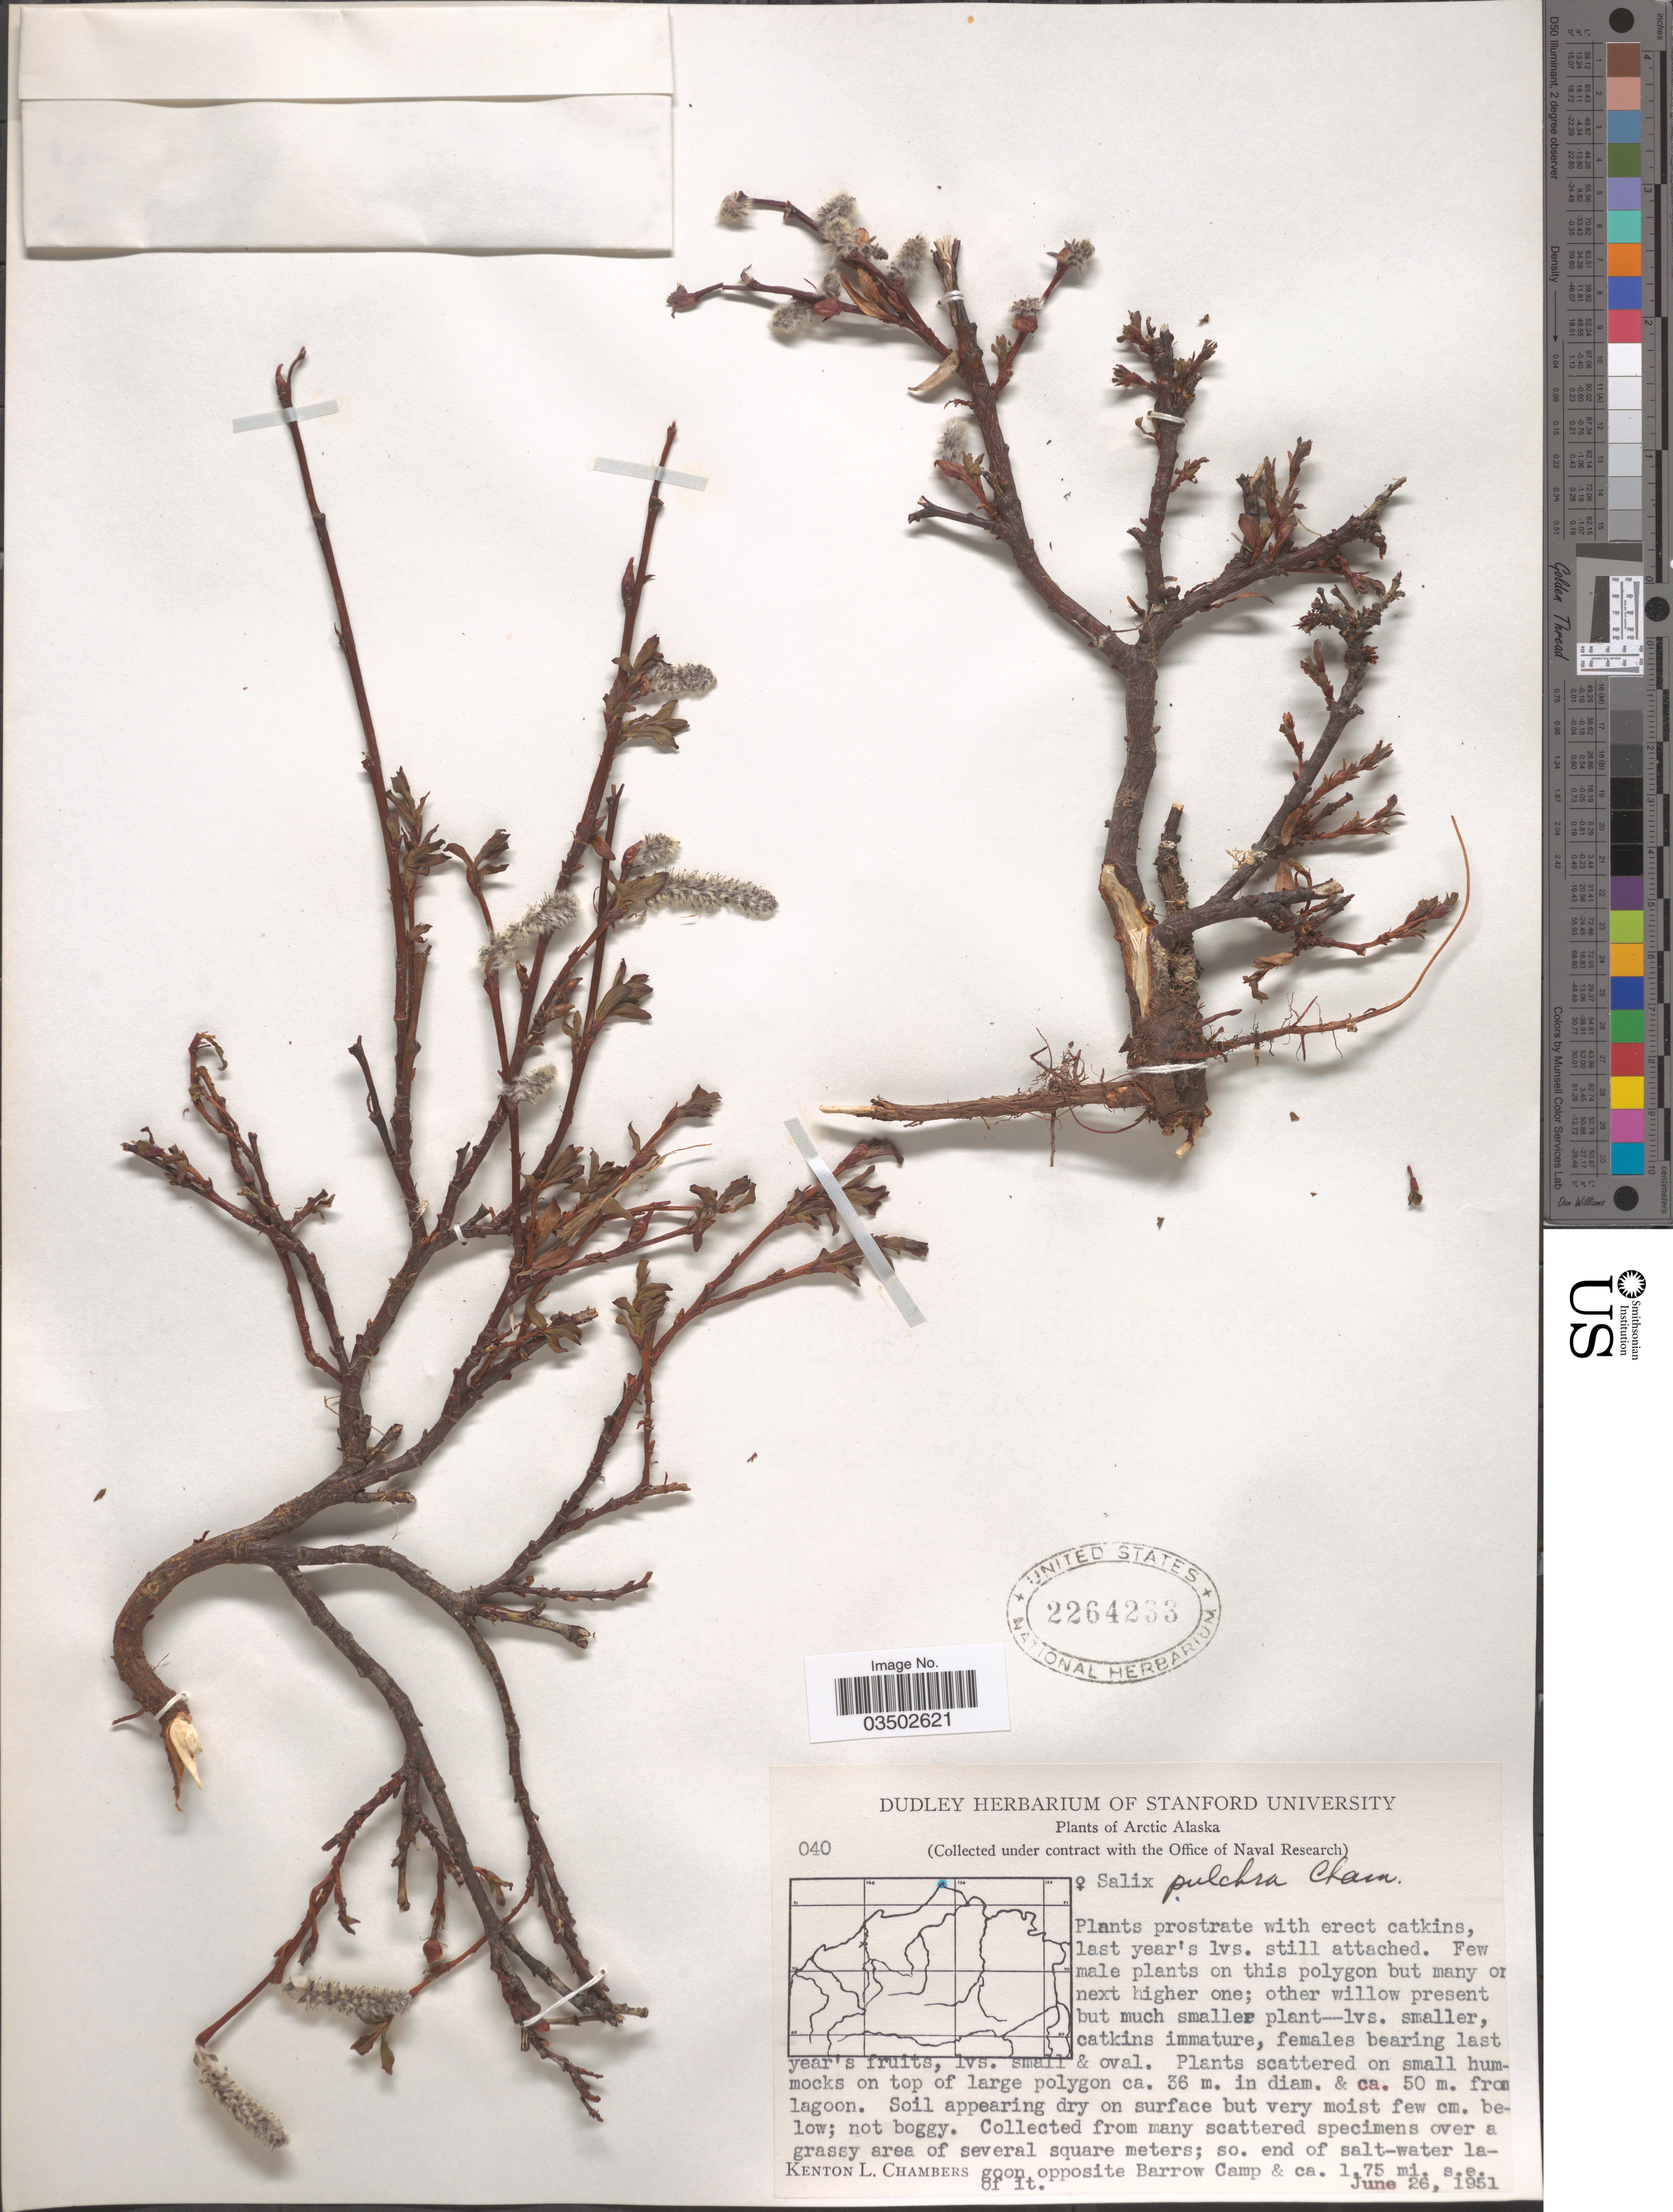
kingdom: Plantae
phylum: Tracheophyta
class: Magnoliopsida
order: Malpighiales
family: Salicaceae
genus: Salix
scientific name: Salix pulchra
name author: Cham.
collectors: K. L. Chambers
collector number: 040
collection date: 1951-06-26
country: United States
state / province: Alaska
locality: Arctic Alaska. So. end of salt-water lagoon, opposite Barrow Camp & ca. 1.75 mi, s. e. of it.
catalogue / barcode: US 2264233